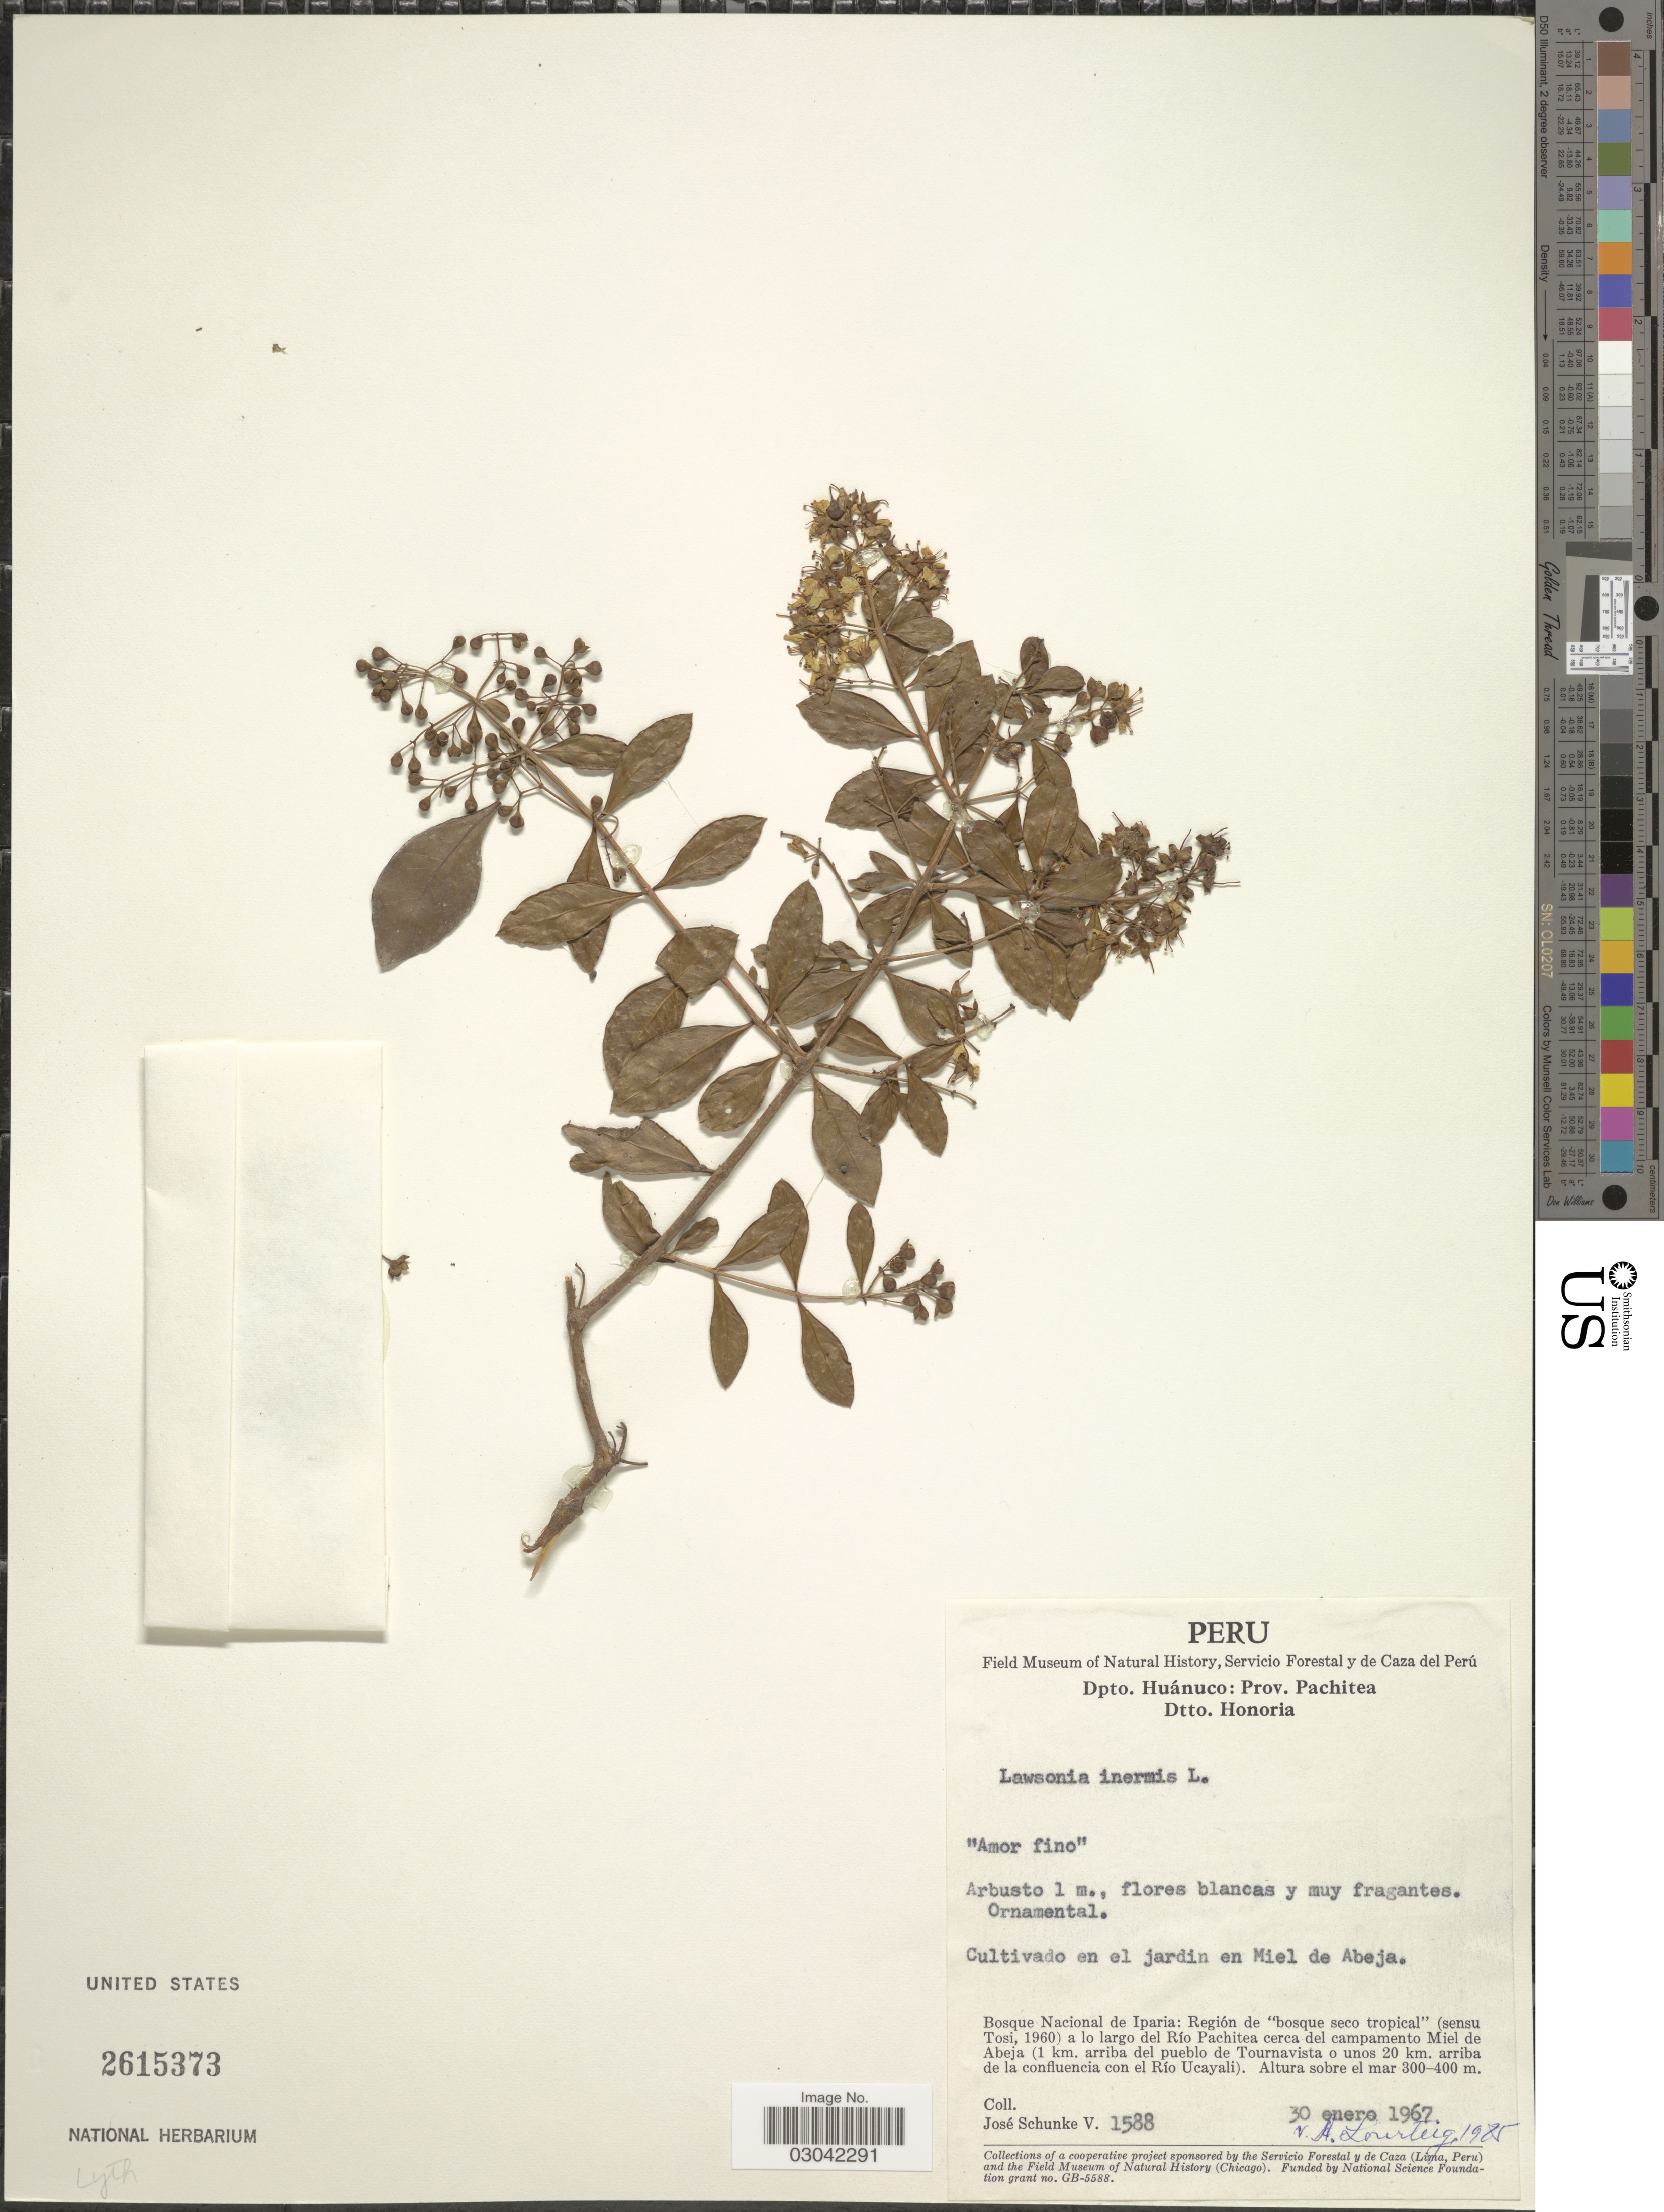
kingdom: Plantae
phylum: Tracheophyta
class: Magnoliopsida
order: Myrtales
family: Lythraceae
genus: Lawsonia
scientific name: Lawsonia inermis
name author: L.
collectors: J. Schunke Vigo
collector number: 1588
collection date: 1967-01-30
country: Peru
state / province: Huánuco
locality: Dpto. Huánuco: Prov. Pachitea. Dtto. Honoria. En el jardin en Miel de Abeja. Bosque Nacional de Iparia: Región de "bosque seco tropical" a lo largo del Río Pachitea cerca del campamento Miel de Abeja (1 km. arriba del pueblo de Tournavista o unos 20 km. arriba de la confluencia con el Río Ucayali).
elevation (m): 300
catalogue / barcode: US 2615373